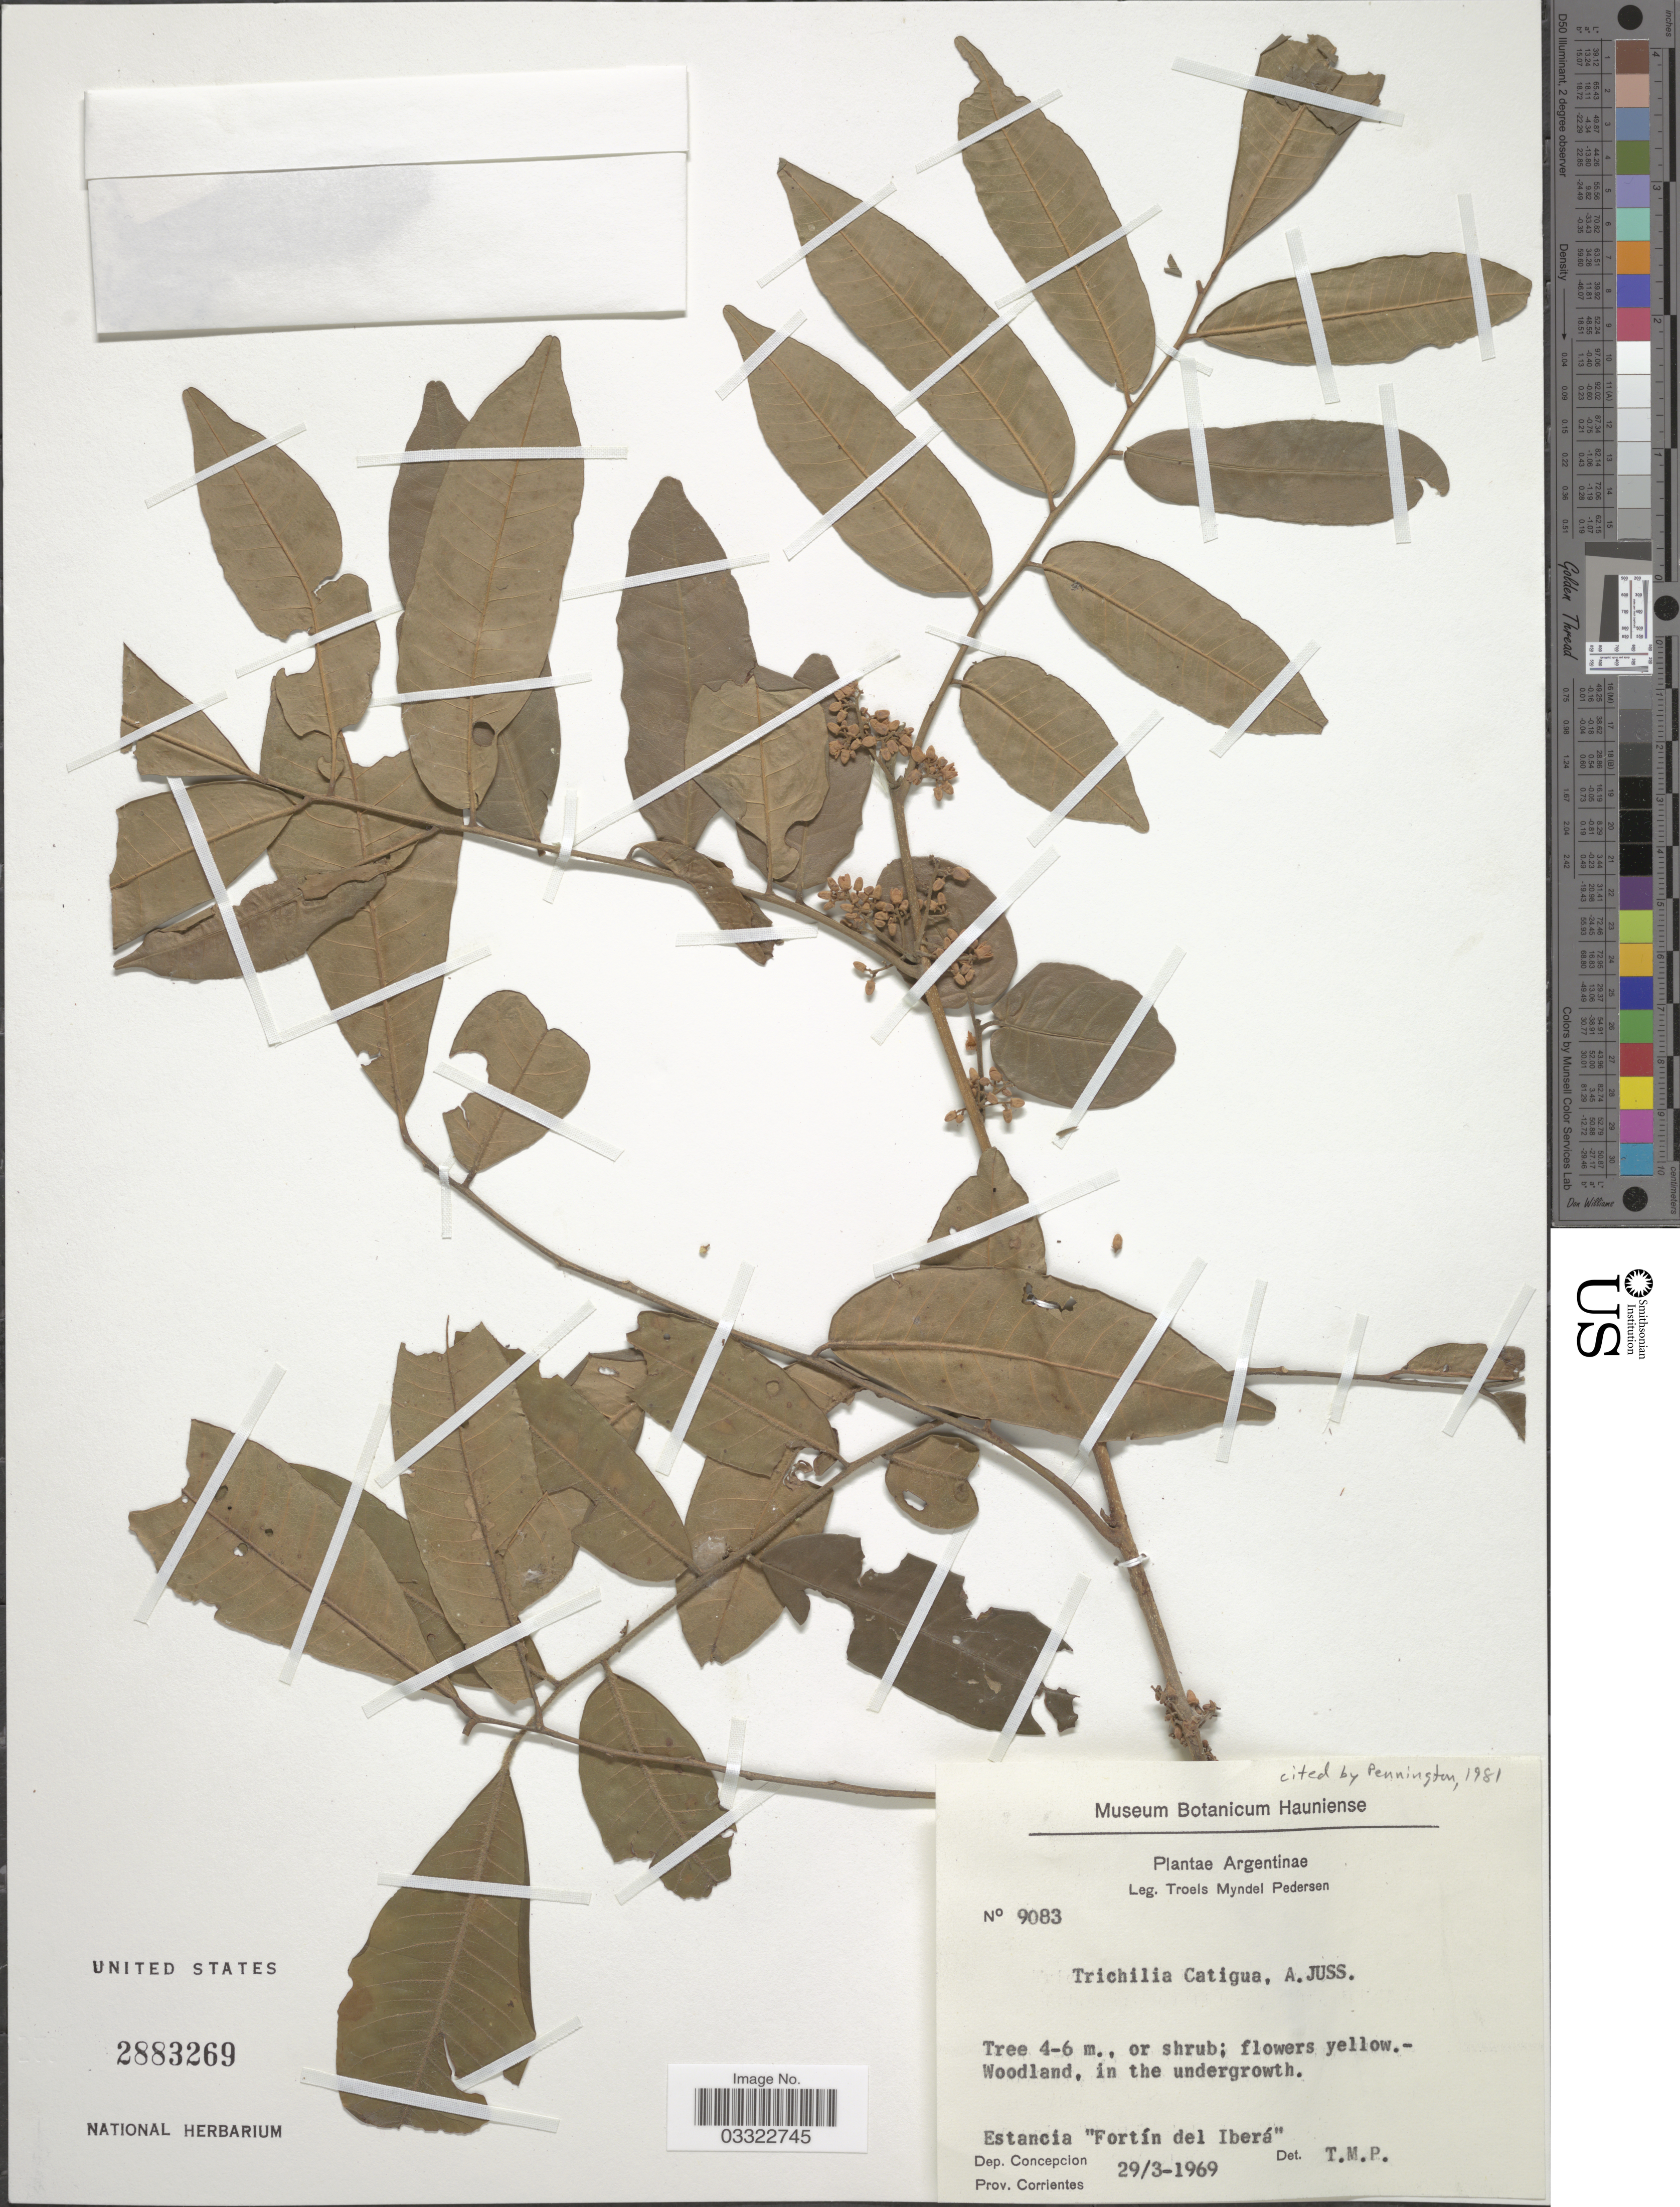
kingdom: Plantae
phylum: Tracheophyta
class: Magnoliopsida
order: Sapindales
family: Meliaceae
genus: Trichilia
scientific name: Trichilia catigua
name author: A. Juss.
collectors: T. Pederson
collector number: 9083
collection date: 1969-03-29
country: Argentina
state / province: Corrientes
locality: Estancia "Fortín del Iberá". Dep. Concepcion.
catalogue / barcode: US 2883269